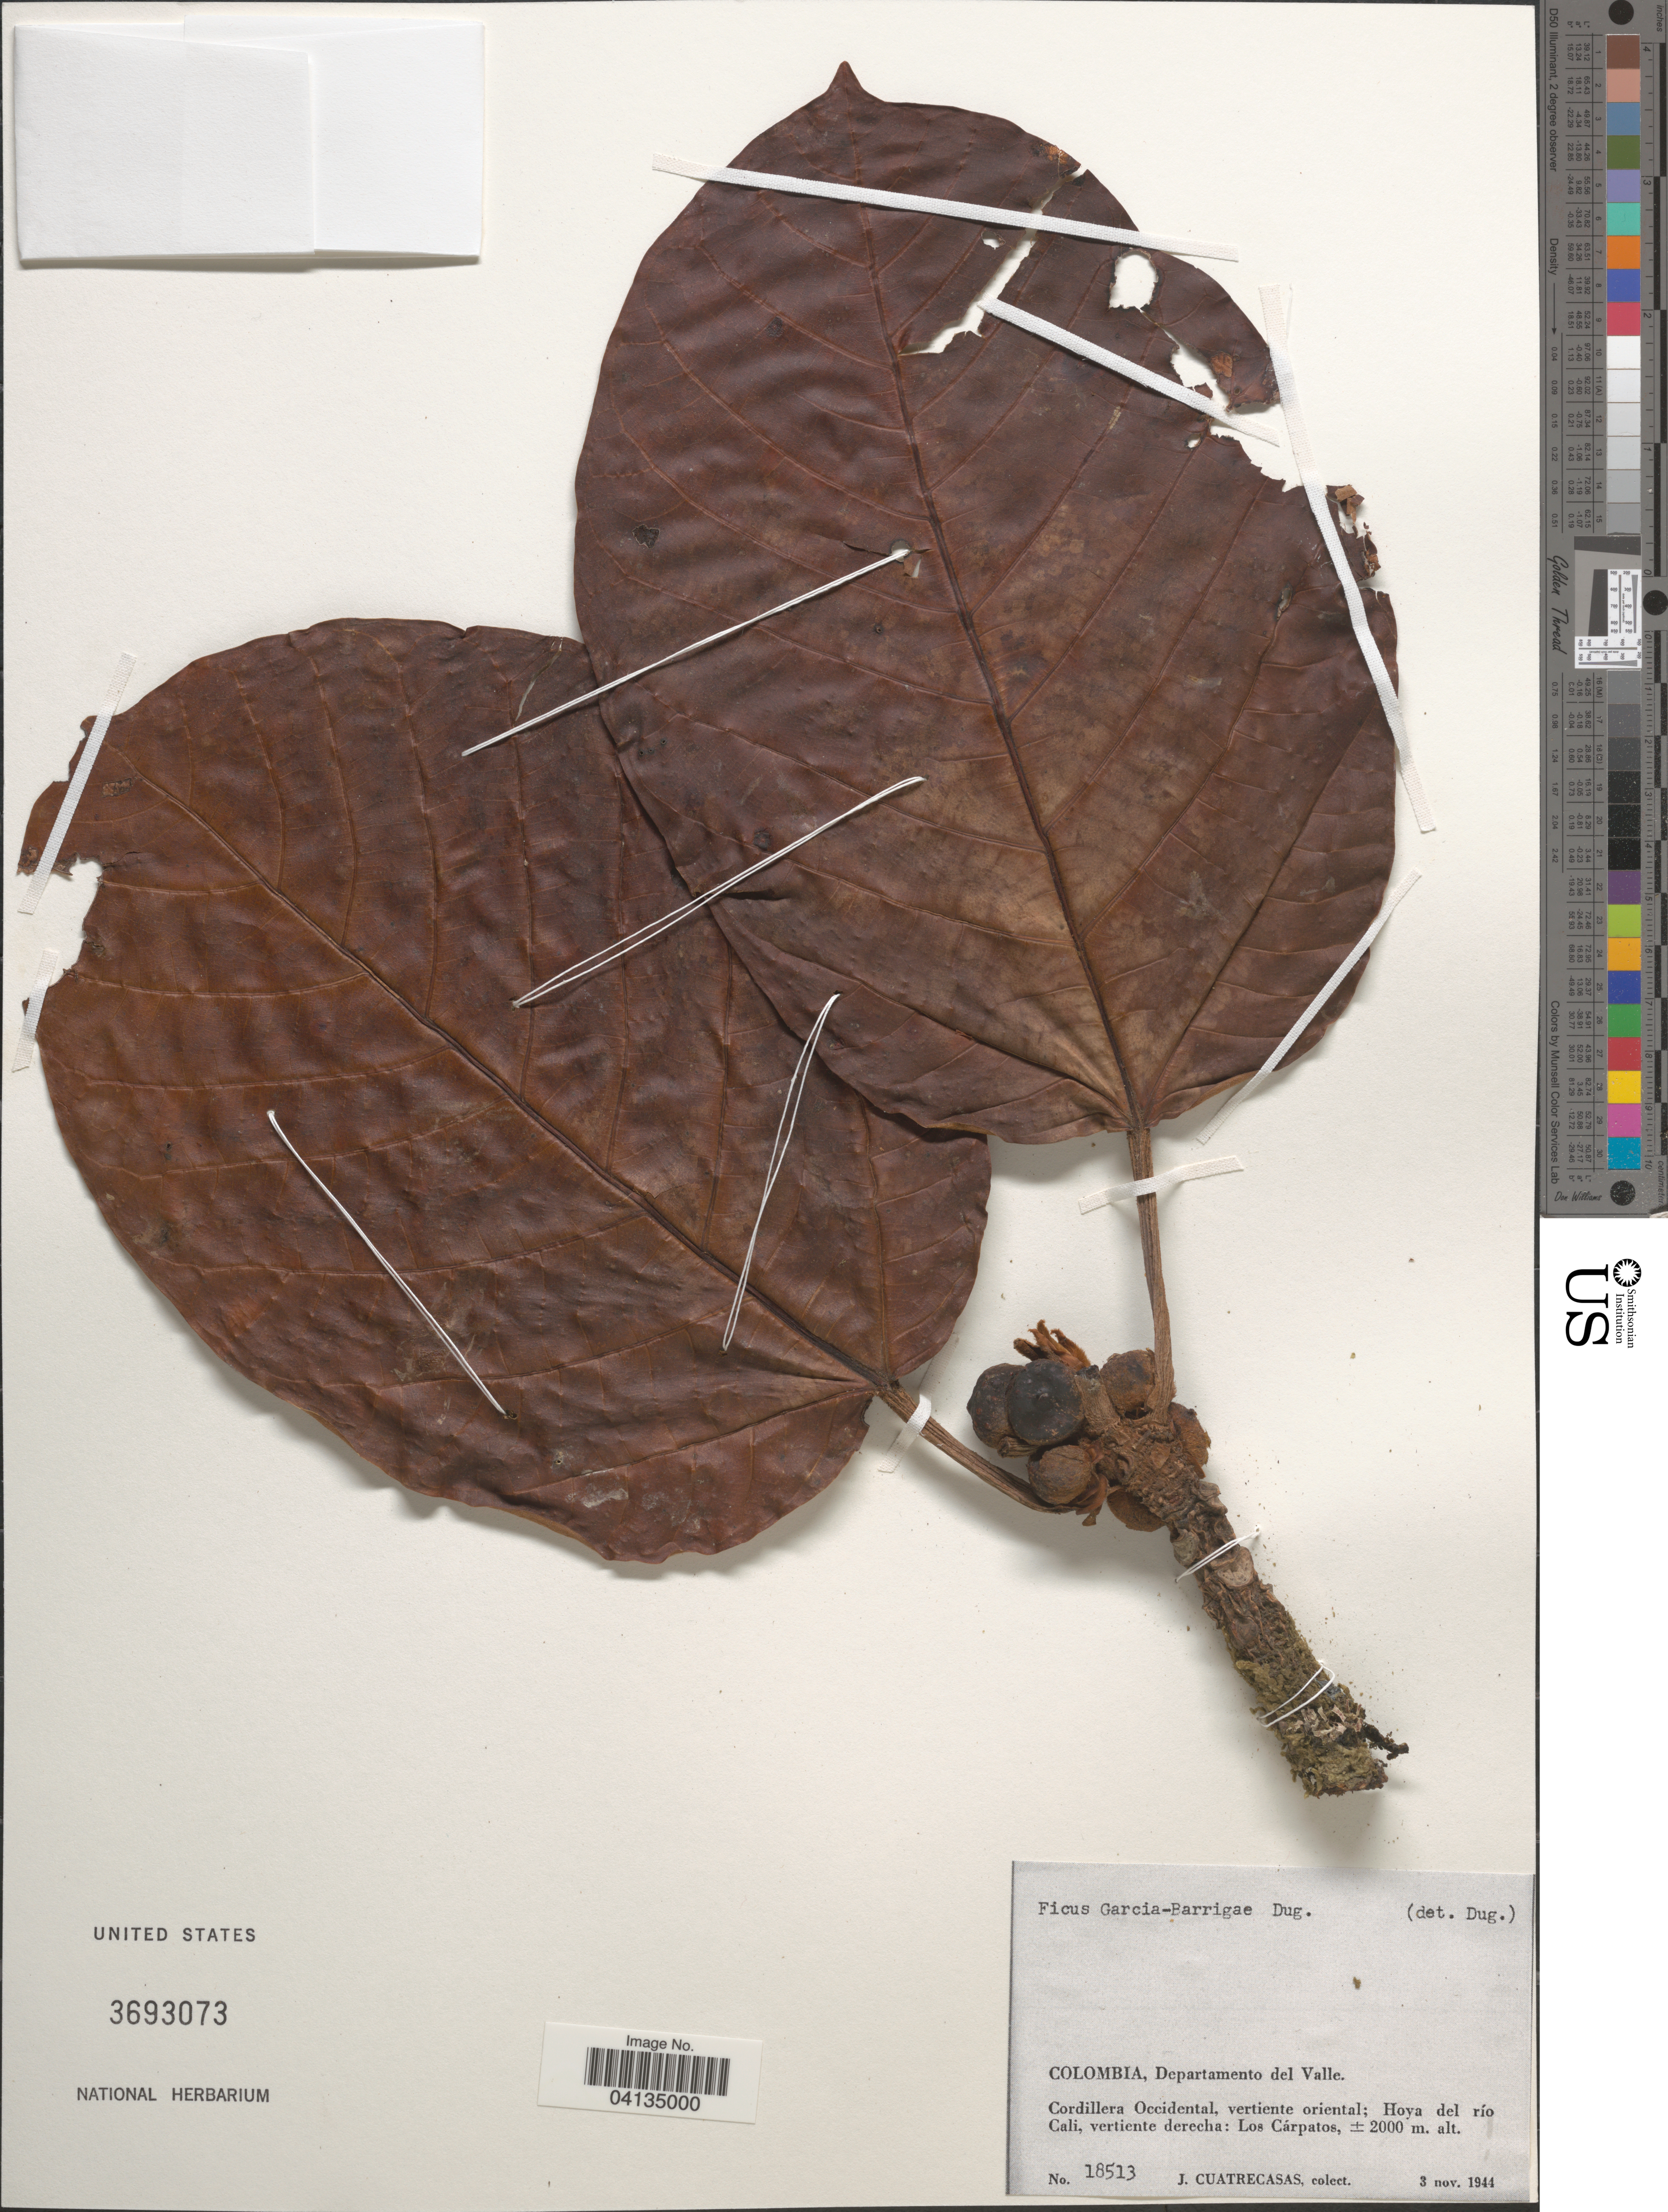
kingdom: Plantae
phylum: Tracheophyta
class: Magnoliopsida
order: Rosales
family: Moraceae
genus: Ficus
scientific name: Ficus garcia-barrigae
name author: Dugand G.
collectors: J. Cuatrecasas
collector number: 18513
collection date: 1944-11-03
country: Colombia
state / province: Valle del Cauca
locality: Departamento del Valle. Cordillera Occidental, vertiente oriental; Hoya del río Calí, vertiente derecha: Los Cárpatos.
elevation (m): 2000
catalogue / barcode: US 3693073